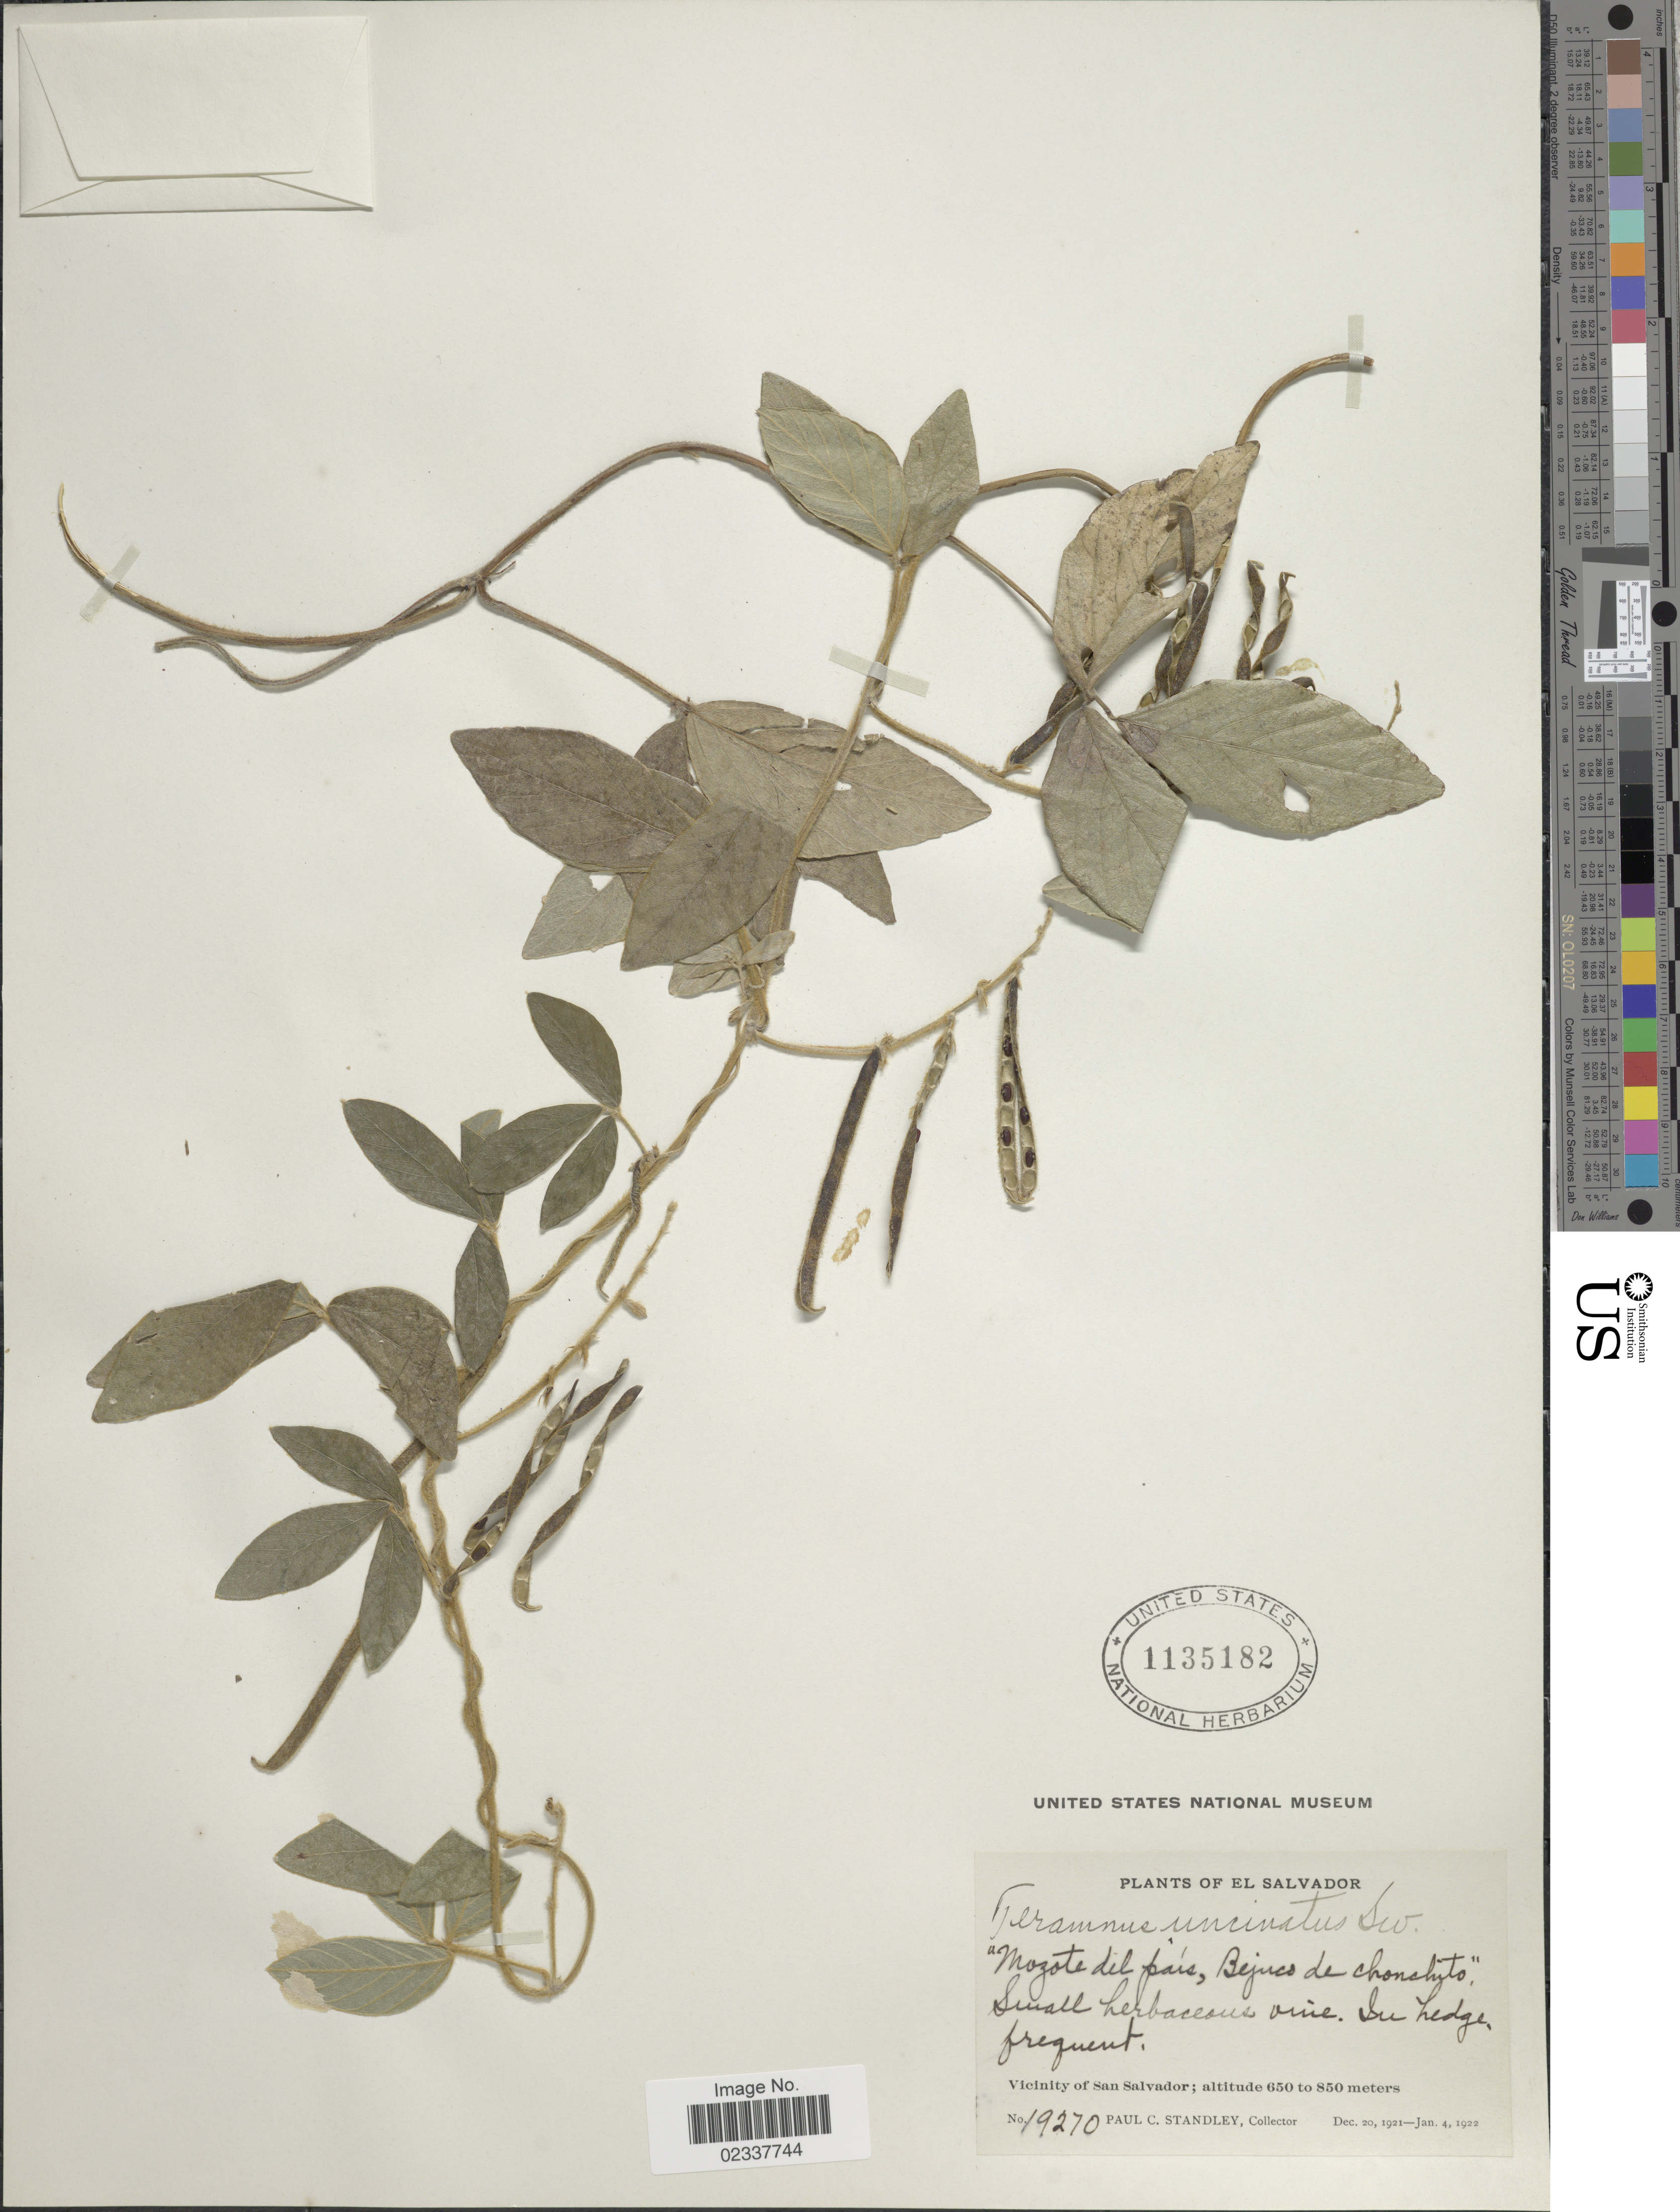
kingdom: Plantae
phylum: Tracheophyta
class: Magnoliopsida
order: Fabales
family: Fabaceae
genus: Teramnus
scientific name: Teramnus uncinatus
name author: (L.) Sw.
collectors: P. C. Standley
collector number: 19270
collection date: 1921-12-20/1922-01-04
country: El Salvador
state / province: San Salvador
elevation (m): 650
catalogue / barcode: US 1135182